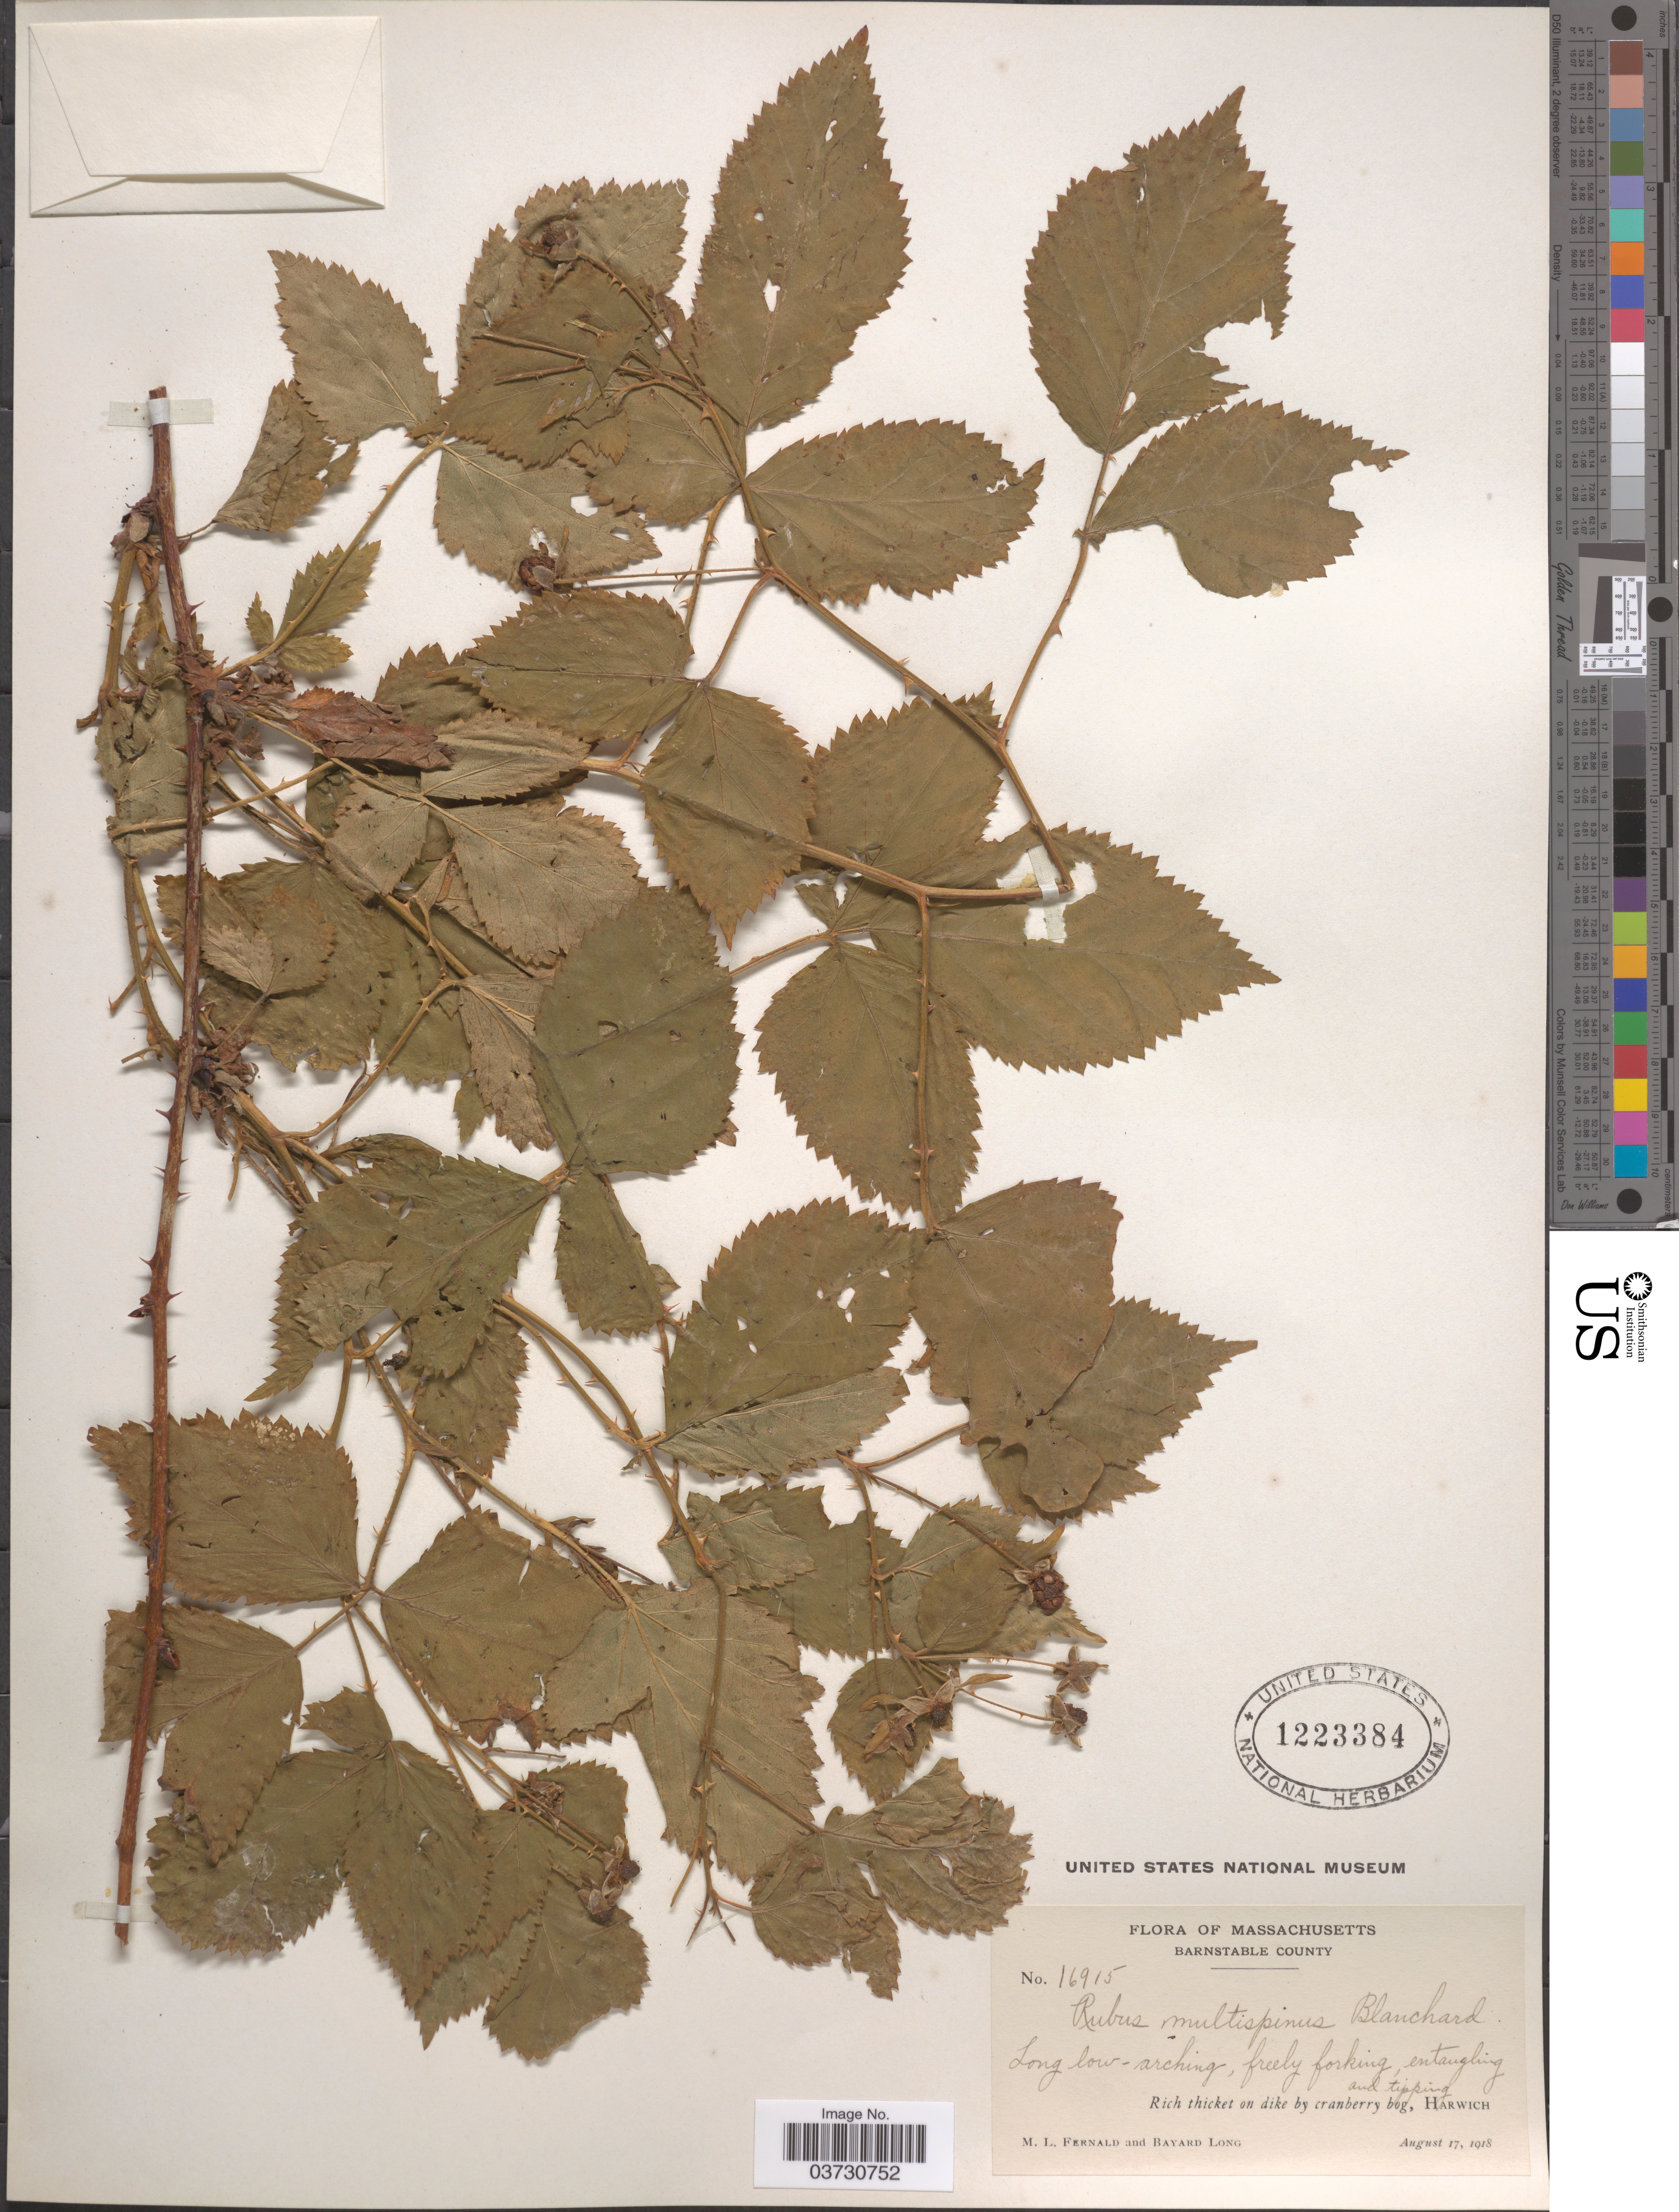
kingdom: Plantae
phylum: Tracheophyta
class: Magnoliopsida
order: Rosales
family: Rosaceae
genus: Rubus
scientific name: Rubus multispinus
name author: Blanch.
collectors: M. L. Fernald & B. Long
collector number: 16915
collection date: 1918-08-17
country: United States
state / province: Massachusetts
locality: Barnstable County. Rich thicket on dike by cranberry bog, Harwich.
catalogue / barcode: US 1223384